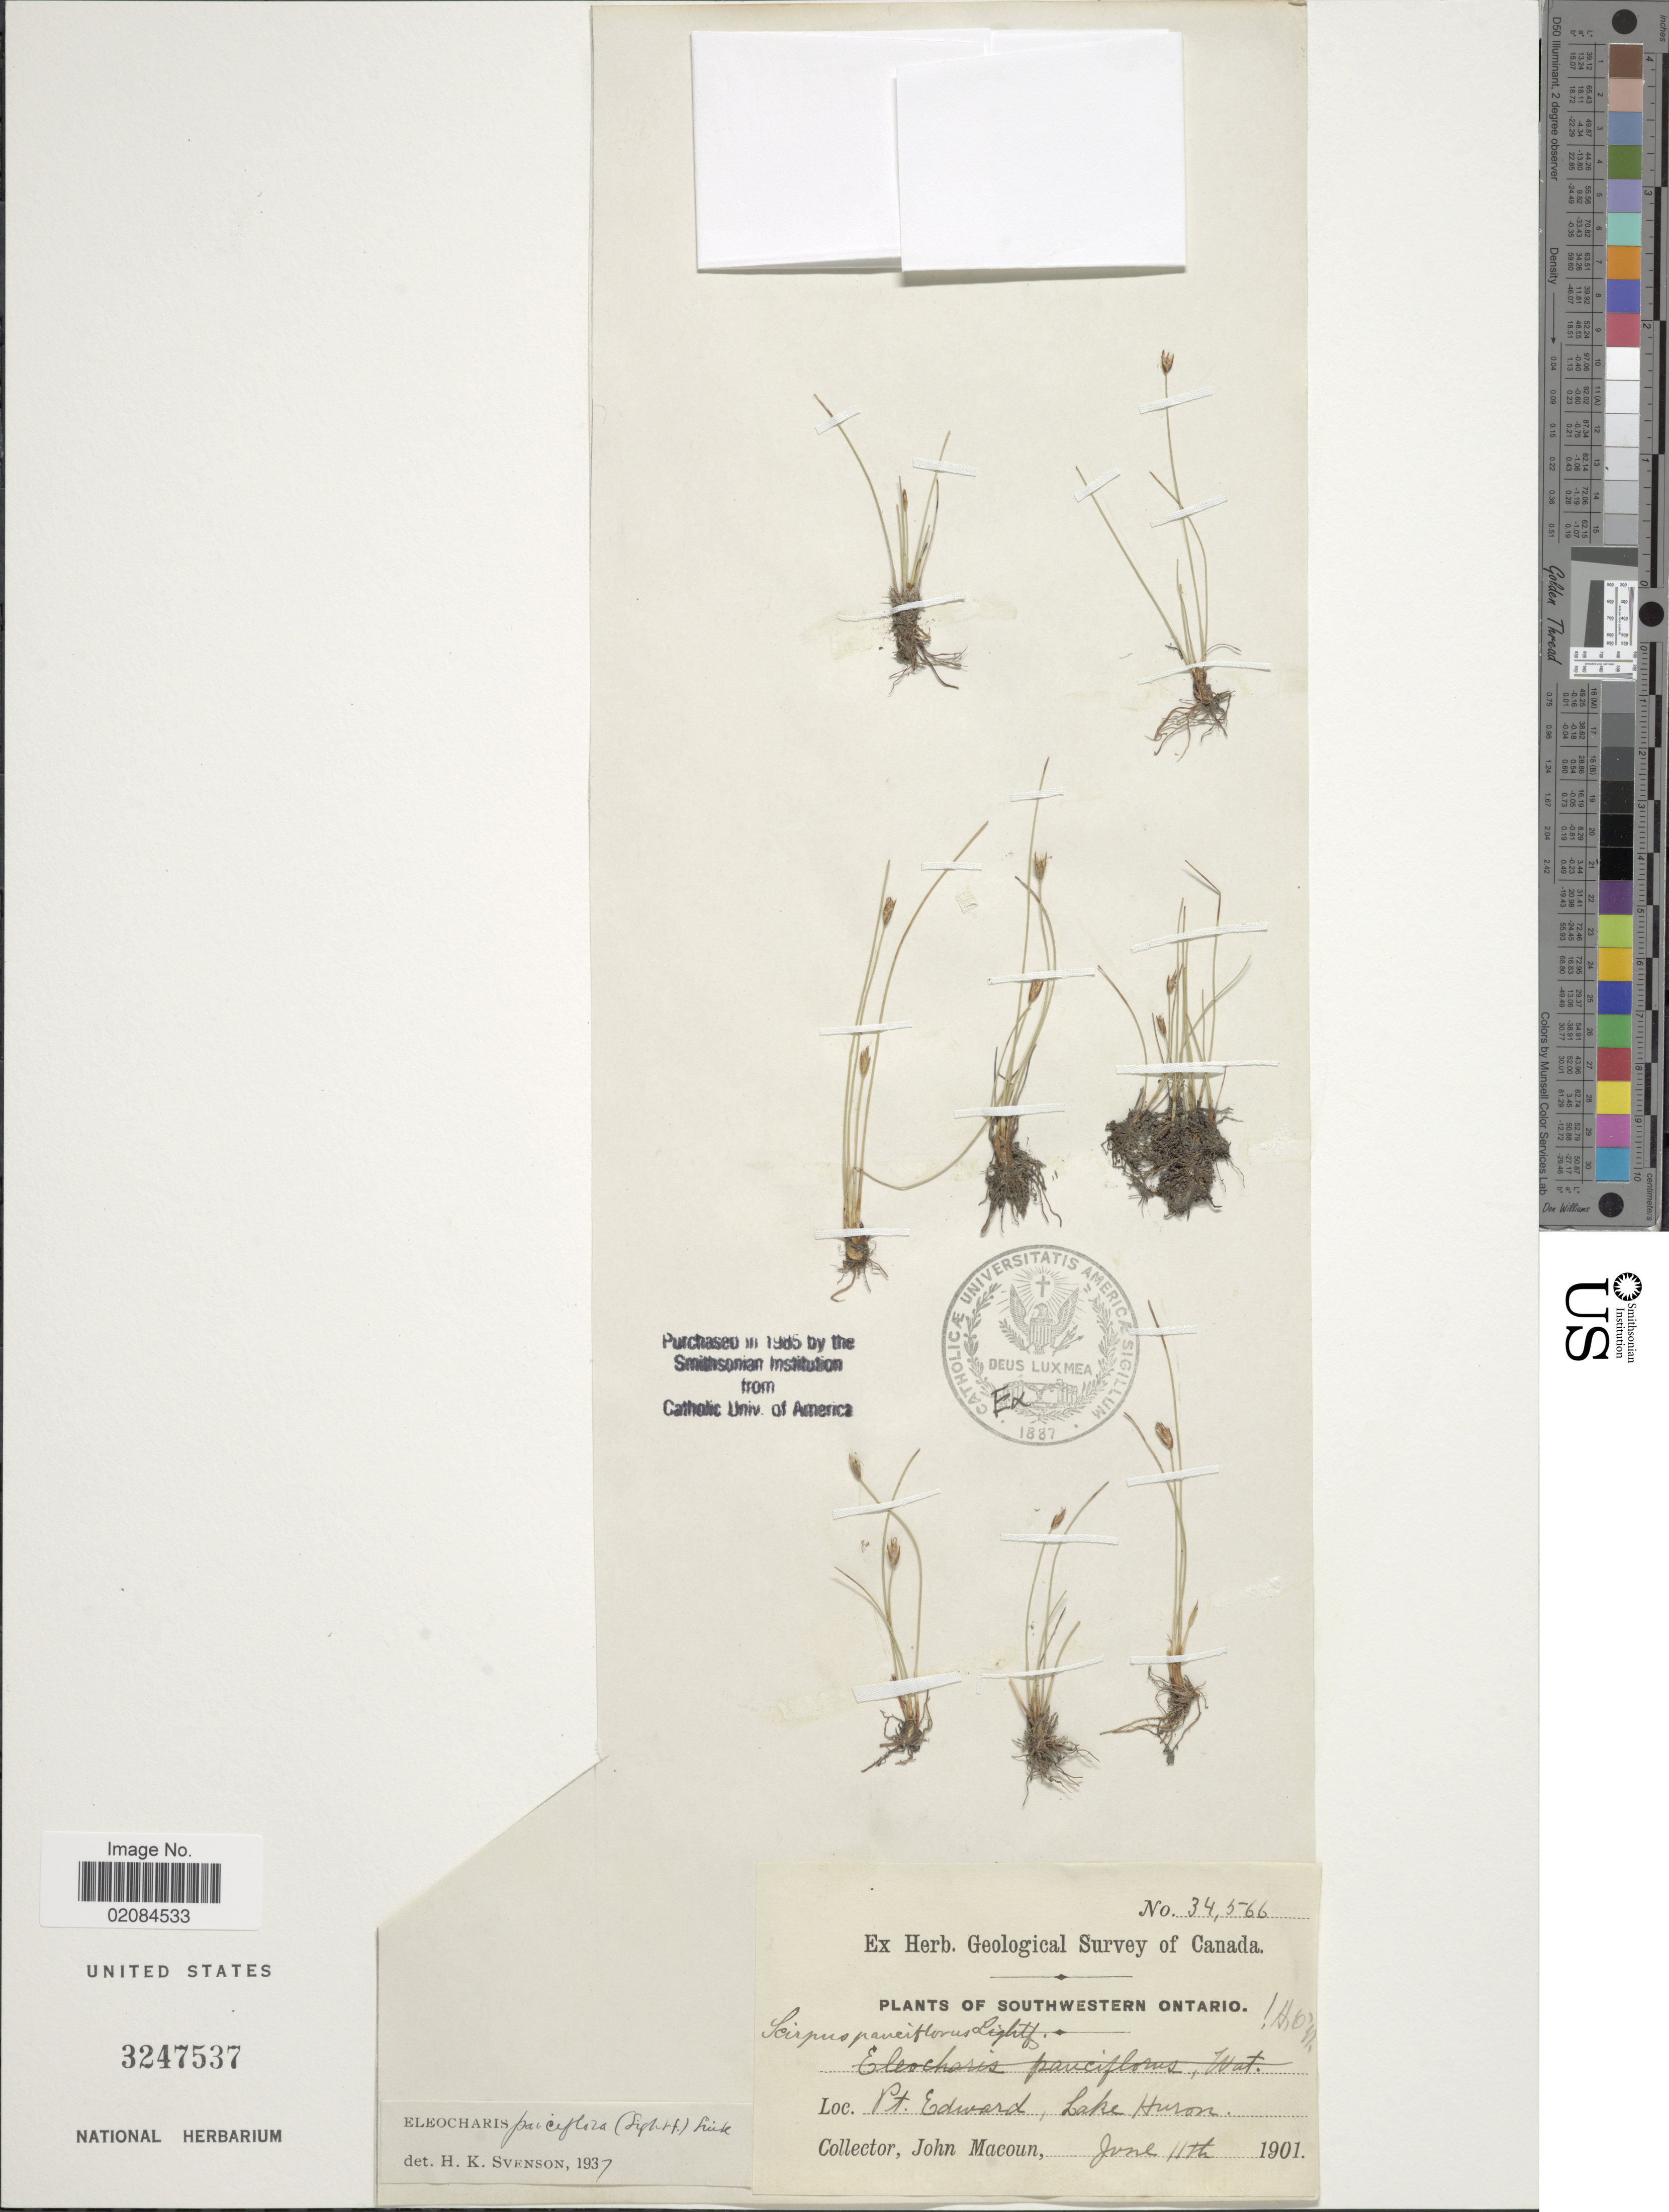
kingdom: Plantae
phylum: Tracheophyta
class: Liliopsida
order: Poales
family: Cyperaceae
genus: Eleocharis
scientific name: Eleocharis quinqueflora subsp. fernaldii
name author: (Svenson) Hultén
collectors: J. Macoun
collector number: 34566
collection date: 1901-06-11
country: Canada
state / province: Ontario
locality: Southwestern Ontario. Pt. Edward, Lake Huron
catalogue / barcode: US 3247537